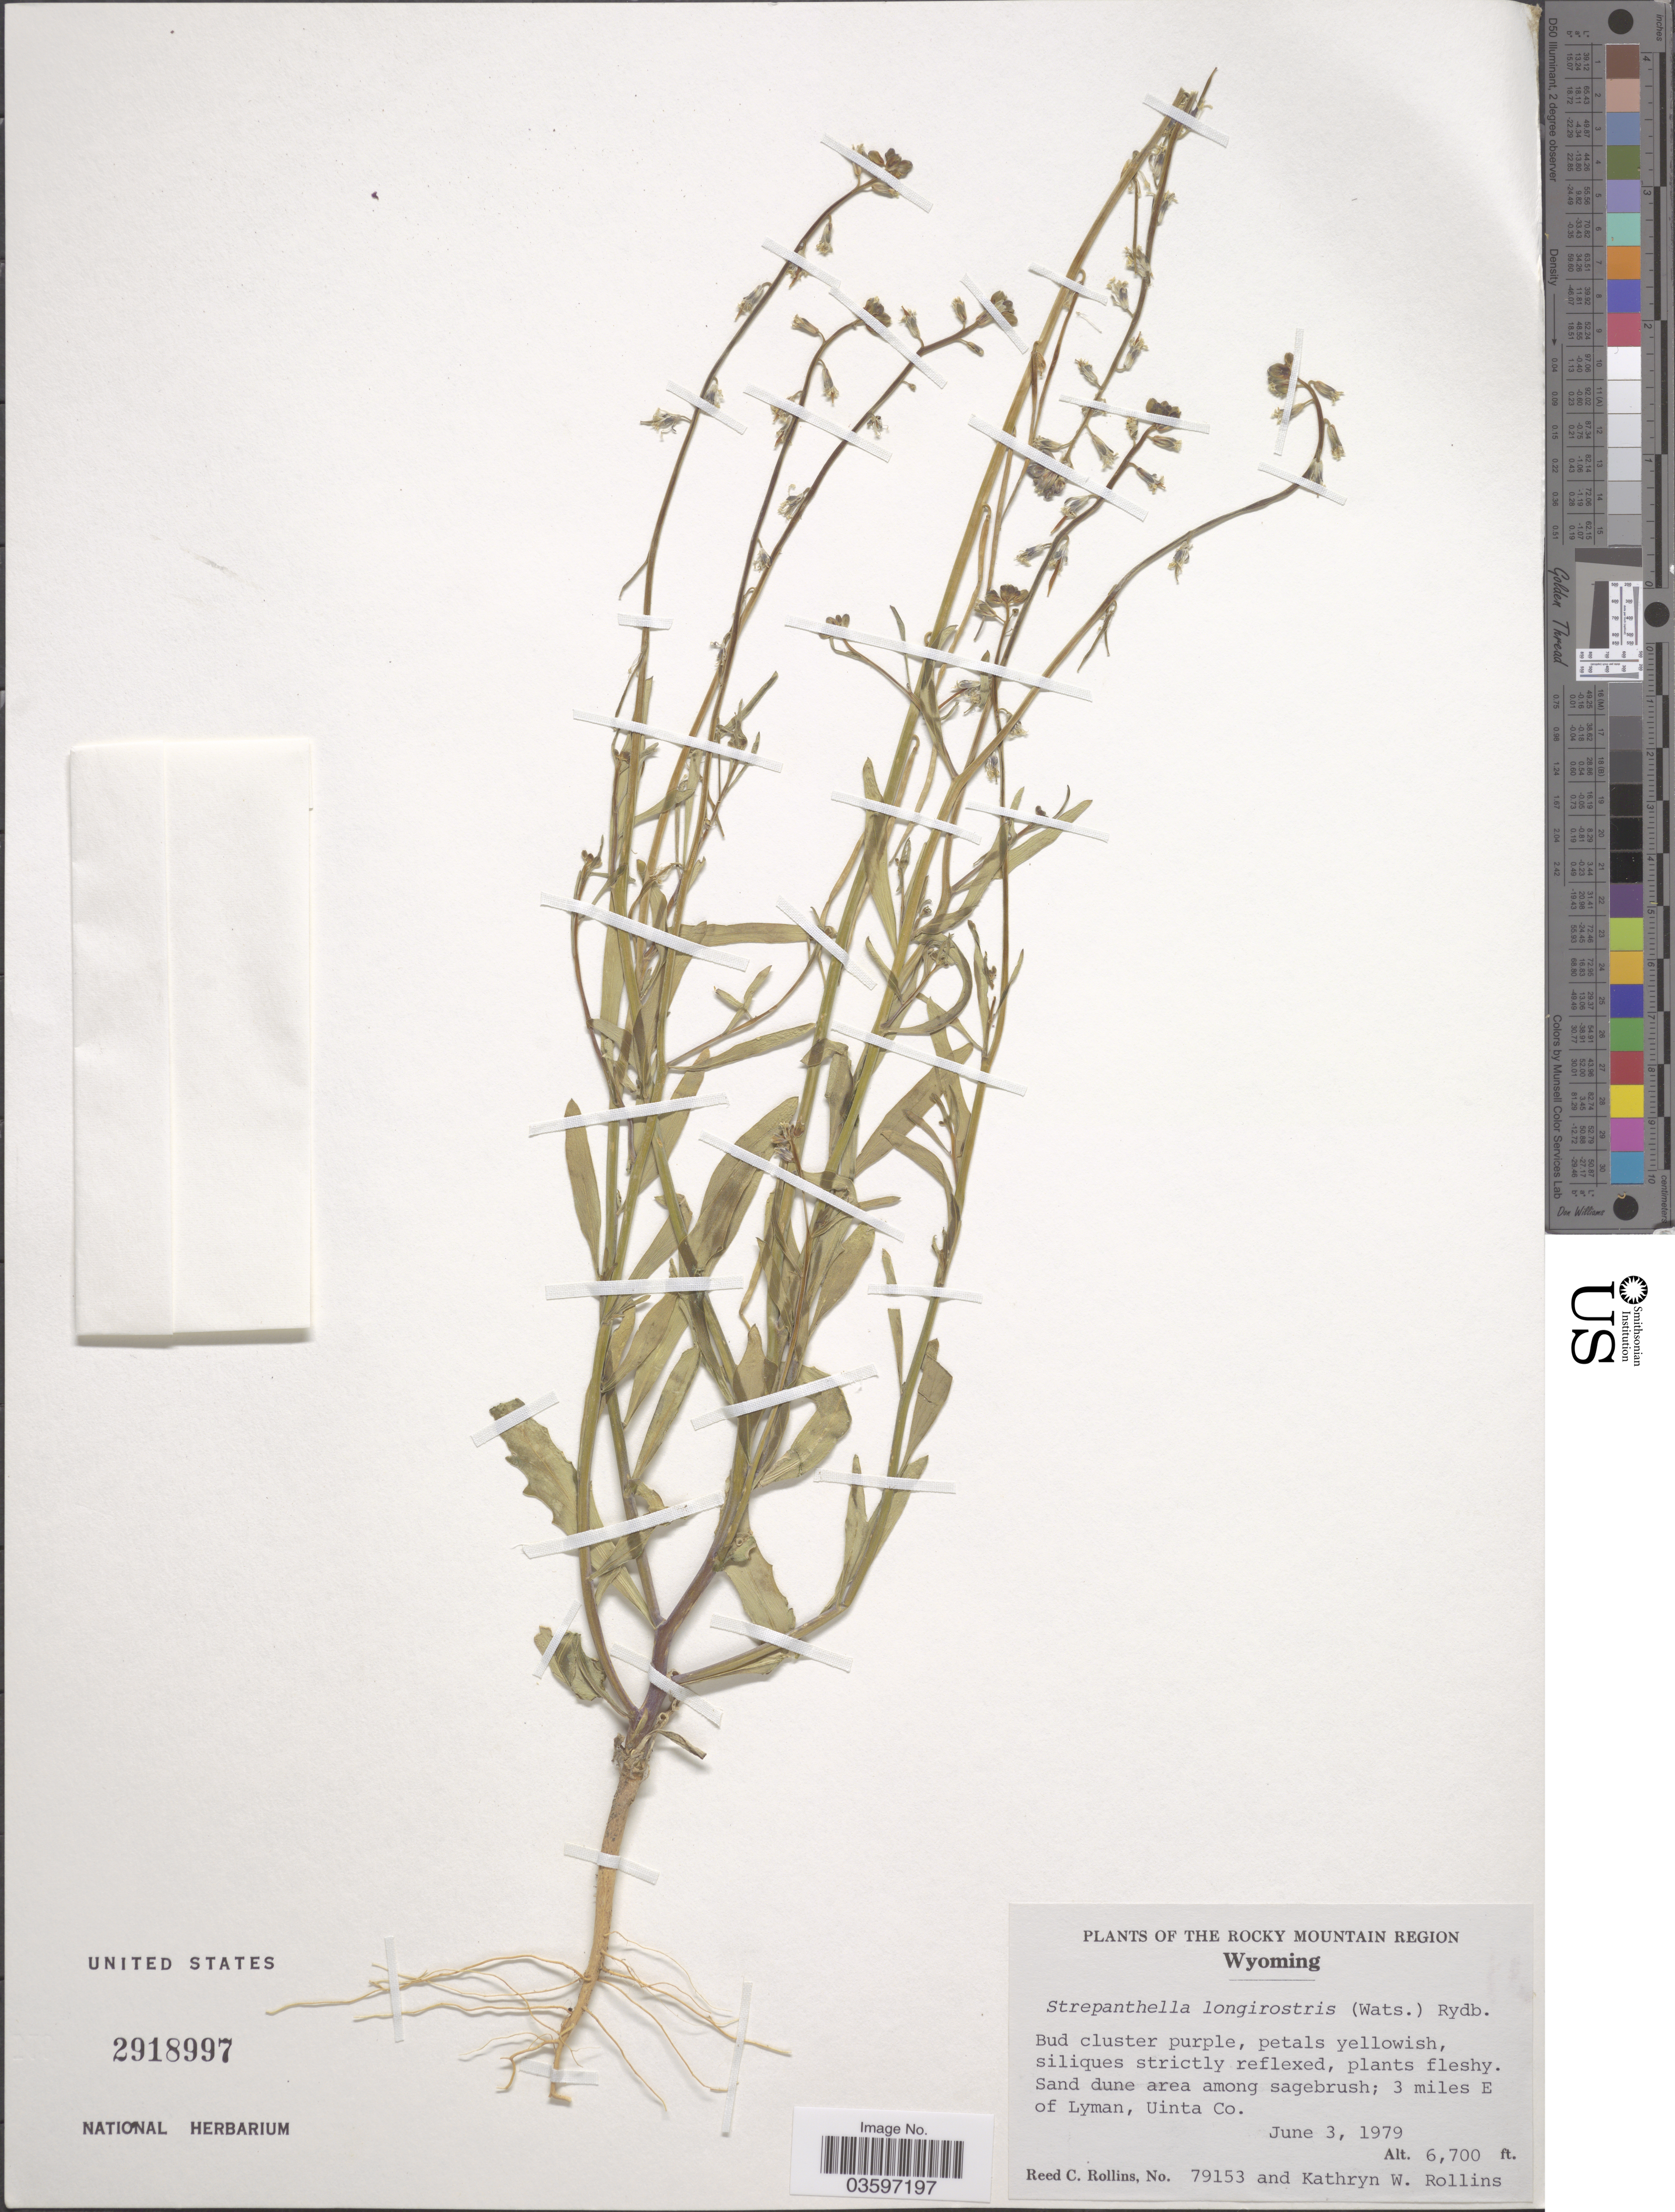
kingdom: Plantae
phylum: Tracheophyta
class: Magnoliopsida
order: Brassicales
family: Brassicaceae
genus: Streptanthella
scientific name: Streptanthella longirostris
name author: (S. Watson) Rydb.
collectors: R. C. Rollins & K. W. Rollins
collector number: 79153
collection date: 1979-06-03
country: United States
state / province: Wyoming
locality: The Rocky Mountain Region. 3 miles E of Lyman, Uinta Co.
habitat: sand dune area among sagebrush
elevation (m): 2042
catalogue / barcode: US 2918997